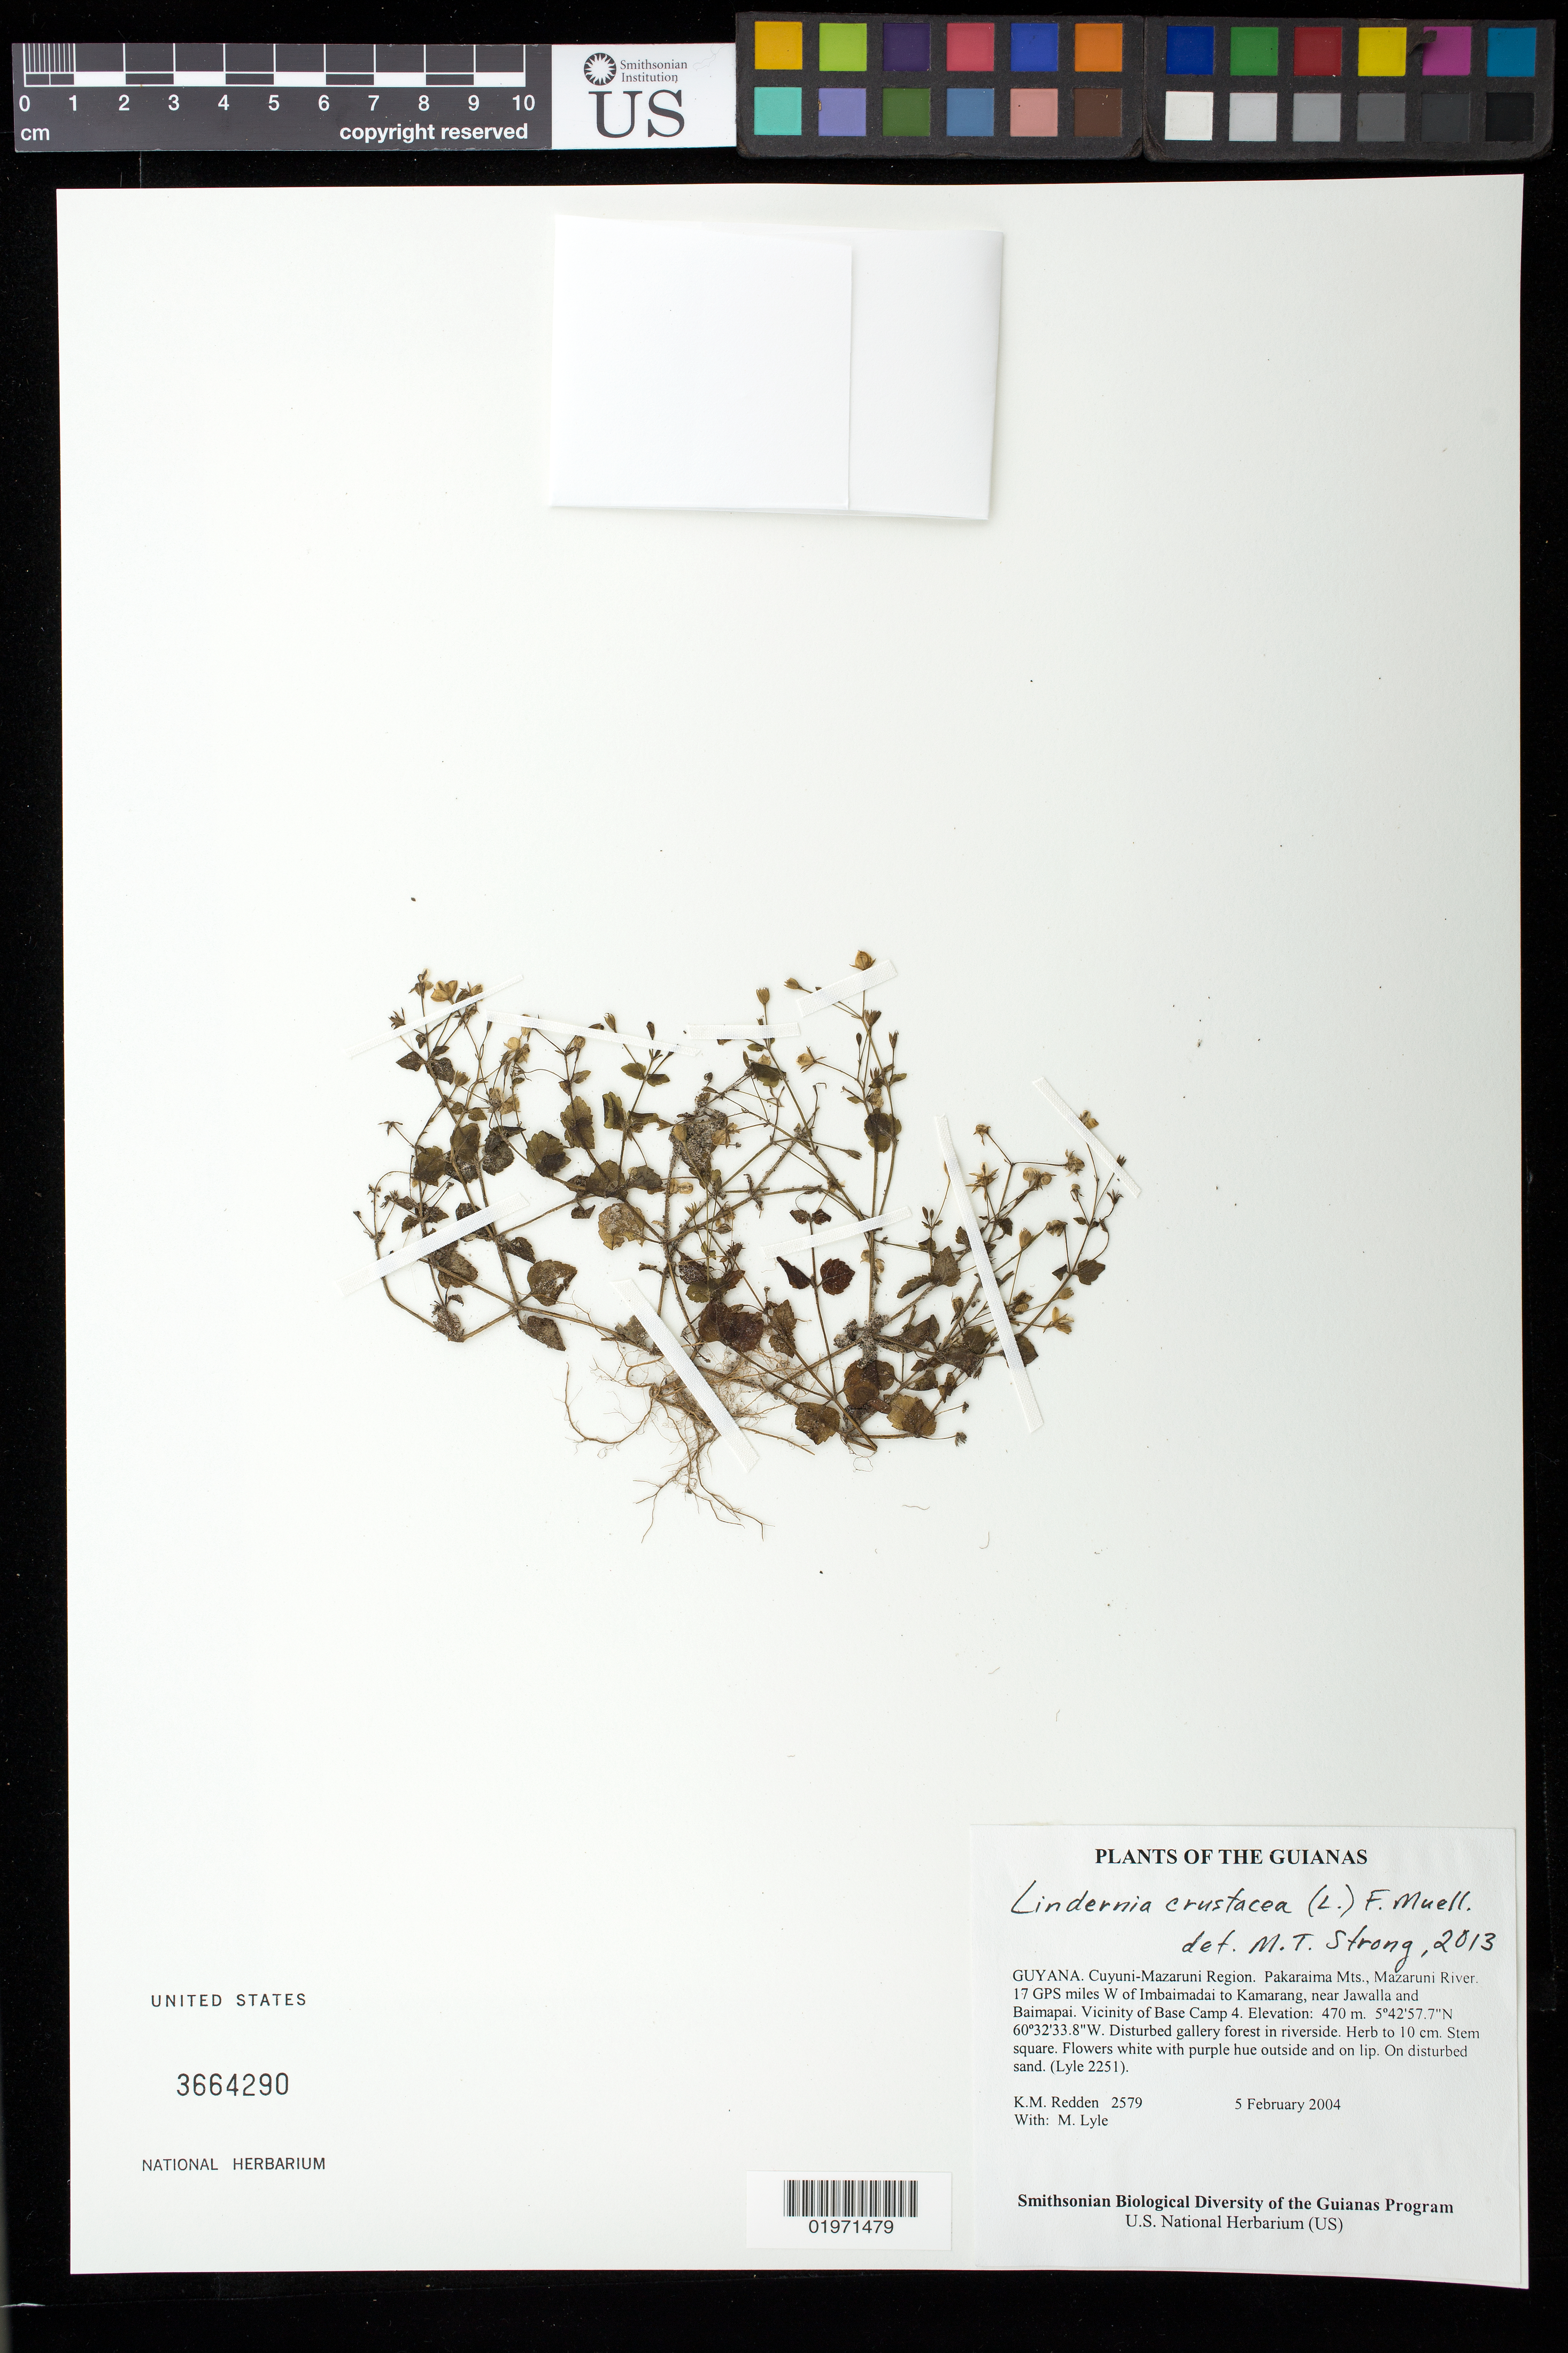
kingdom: Plantae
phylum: Tracheophyta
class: Magnoliopsida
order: Lamiales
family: Linderniaceae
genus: Lindernia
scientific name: Lindernia crustacea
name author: (L.) F. Muell.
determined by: Strong, M. T., (US), Smithsonian Institution - National Museum of Natural History (UNITED STATES)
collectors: K. M. Redden & M. Lyle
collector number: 2579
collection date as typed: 5 February 2004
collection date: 2004-02-05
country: Guyana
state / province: Cuyuni-Mazaruni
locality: Pakaraima Mts., Mazaruni River. 17 GPS miles W of Imbaimadai to Kamarang, near Jawalla and Baimapai. Vicinity of Base Camp 4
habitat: Disturbed gallery forest in riverside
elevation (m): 470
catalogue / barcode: US 3664290